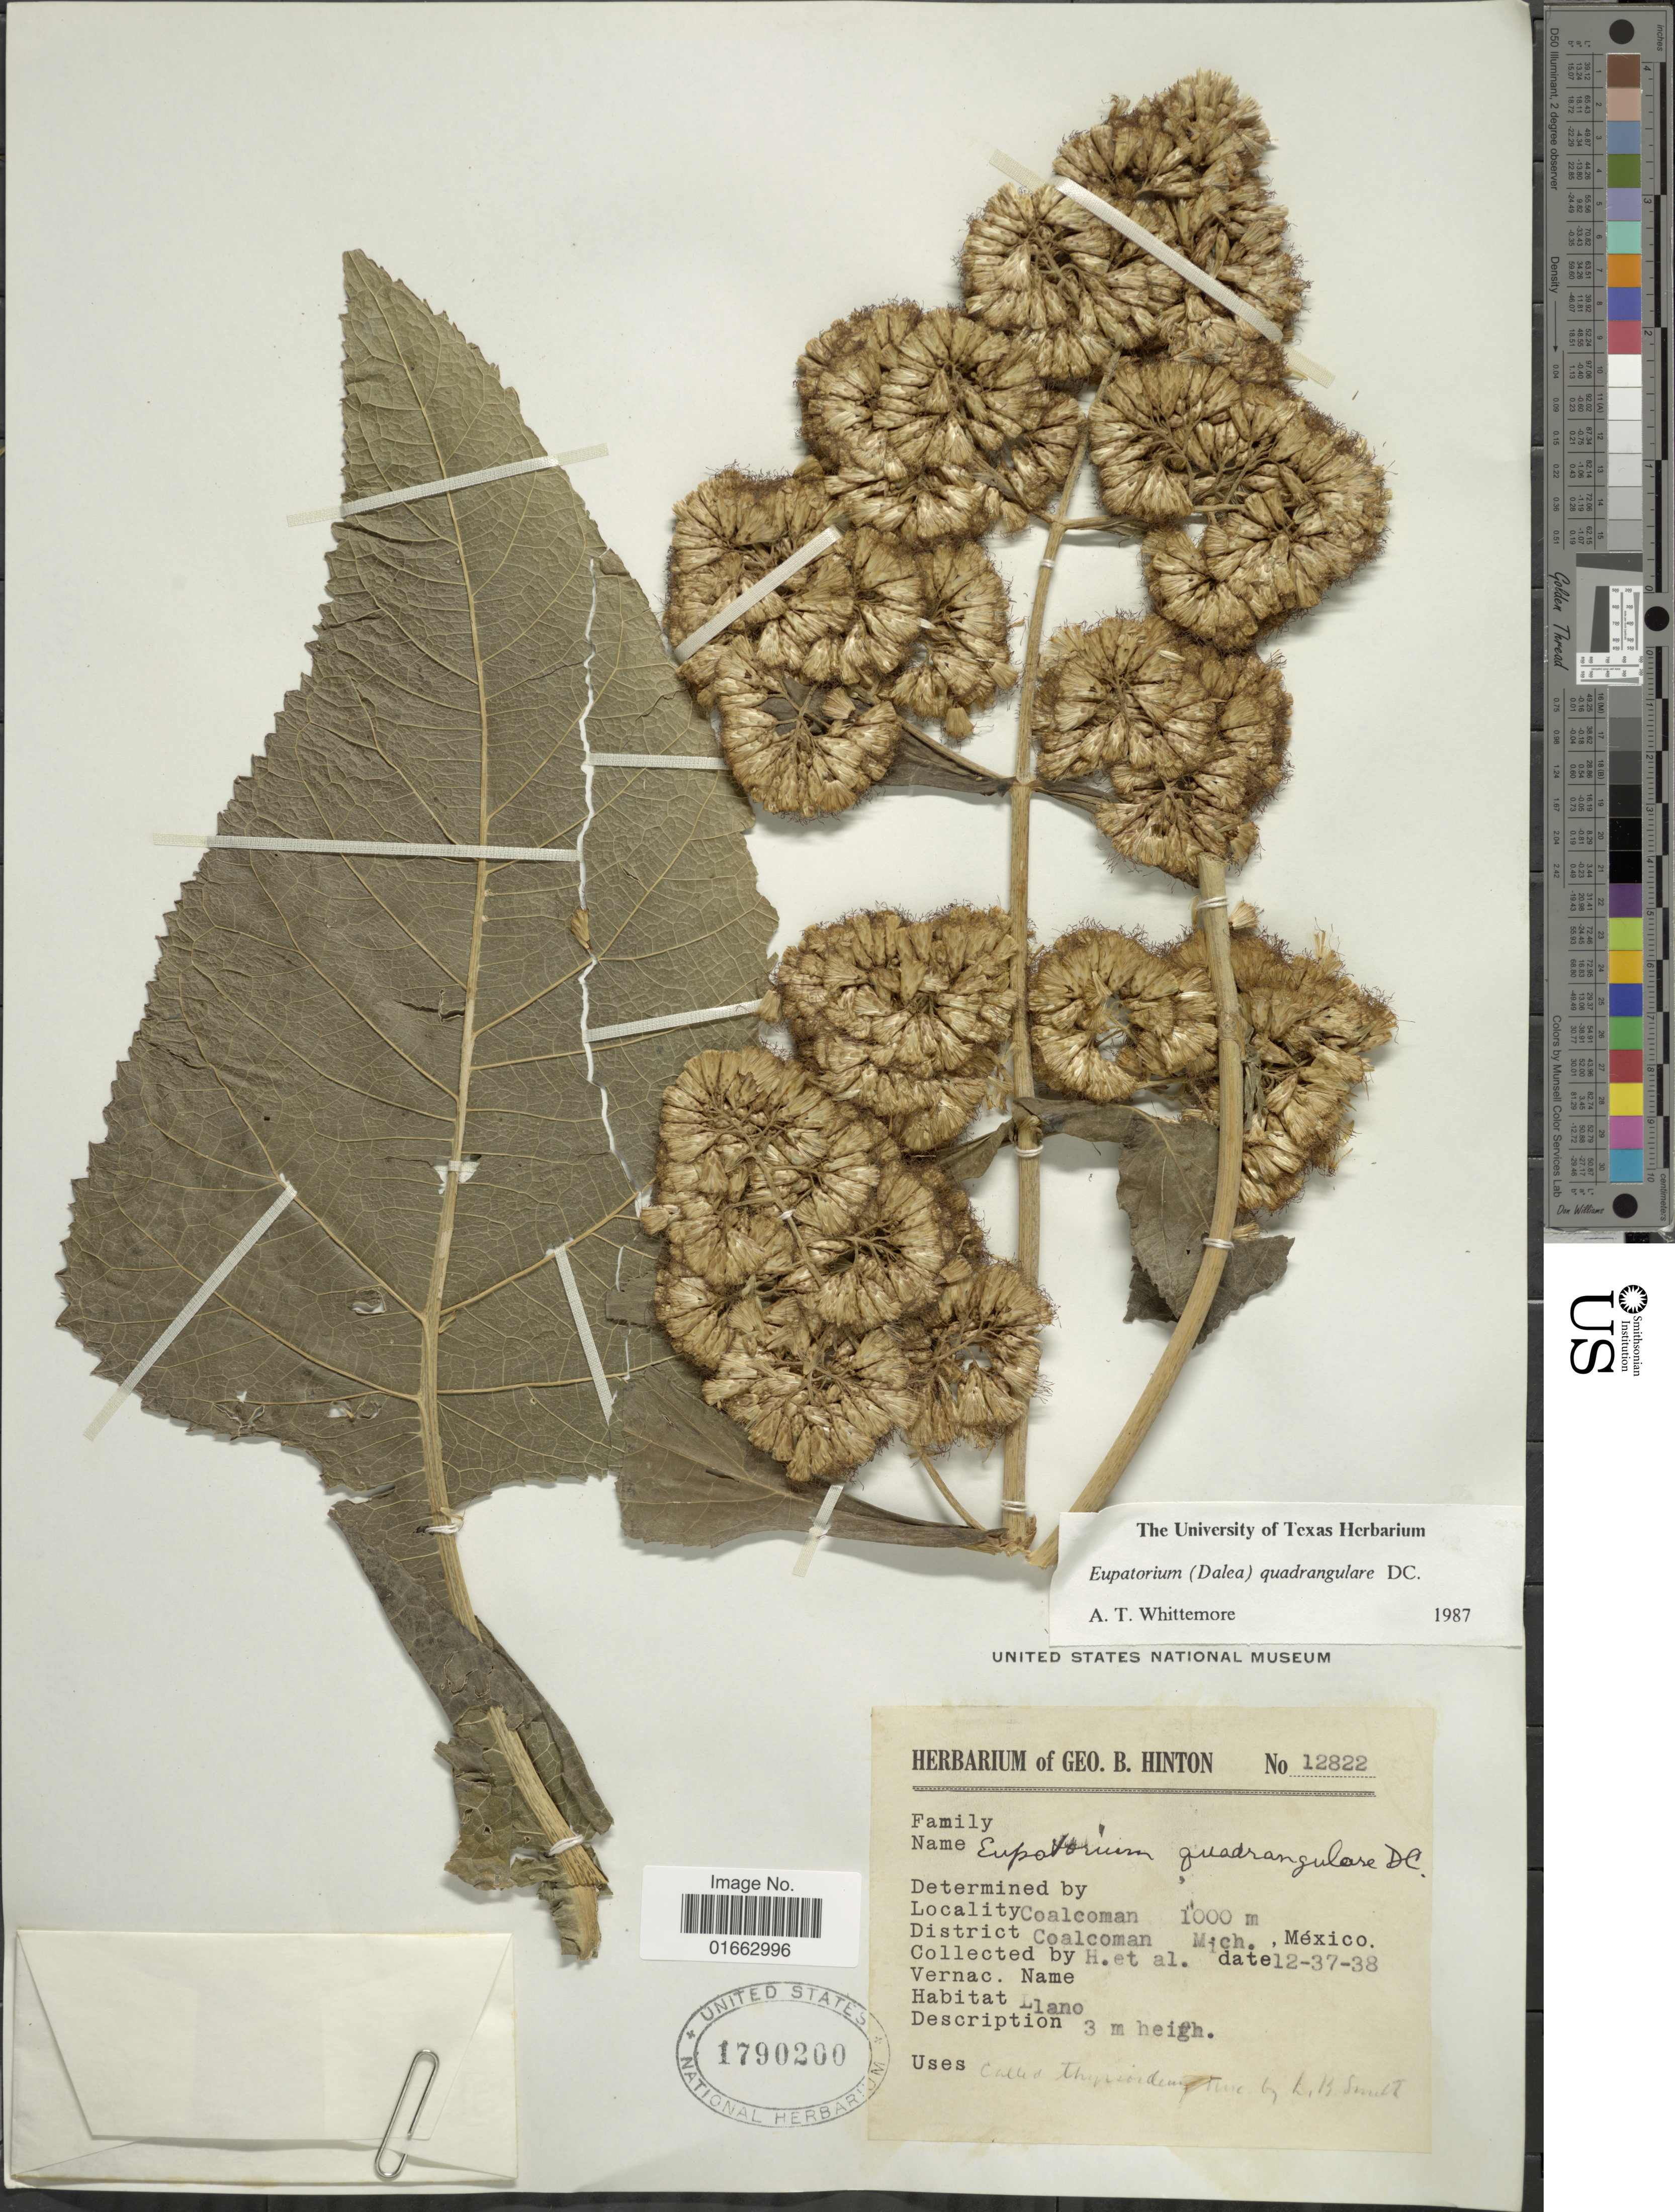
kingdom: Plantae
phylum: Tracheophyta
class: Magnoliopsida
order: Asterales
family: Asteraceae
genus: Critonia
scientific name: Critonia quadrangularis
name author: (DC.) R.M. King & H. Rob.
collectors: G. B. Hinton & et al.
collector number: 12822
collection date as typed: Transcribed d/m/y: /12/37 to //38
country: Mexico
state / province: Michoacán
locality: District Coalcoman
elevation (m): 1000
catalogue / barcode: US 1790200